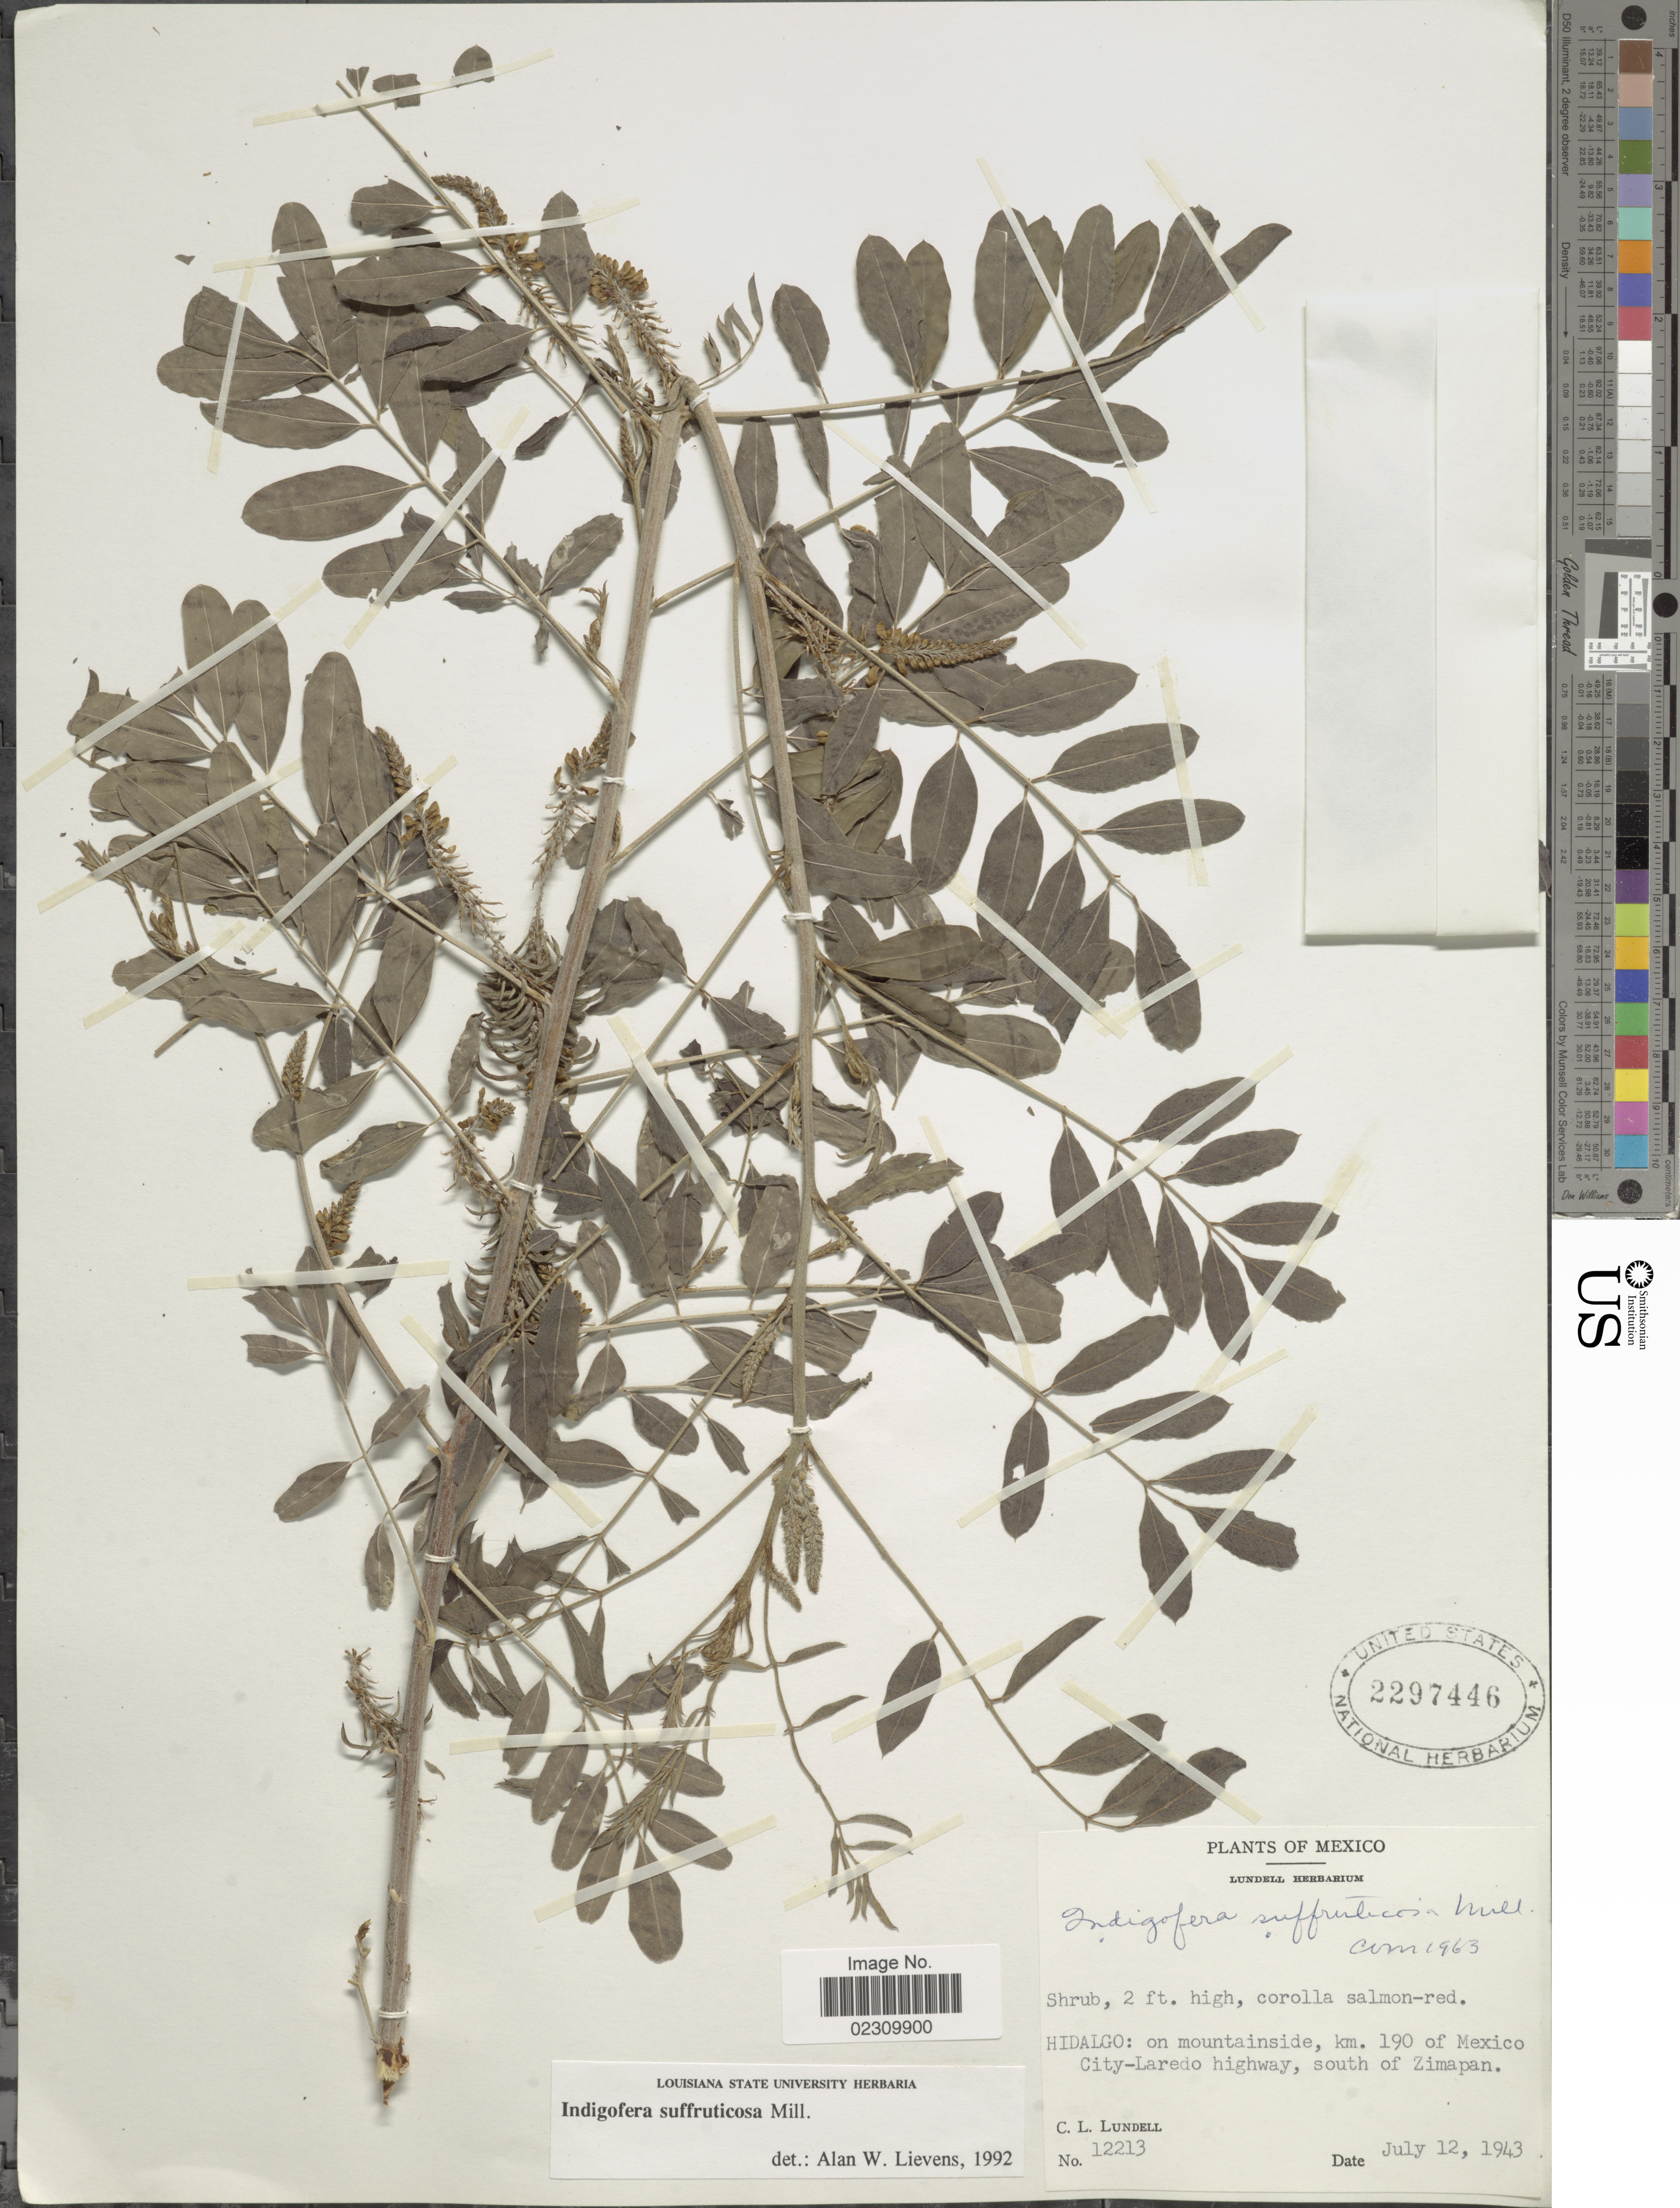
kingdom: Plantae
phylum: Tracheophyta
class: Magnoliopsida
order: Fabales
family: Fabaceae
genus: Indigofera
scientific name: Indigofera suffruticosa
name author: Mill.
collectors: C. L. Lundell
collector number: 12213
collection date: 1943-07-12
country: Mexico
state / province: Hidalgo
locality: On mountainside, km. 190 of Mexico City-Laredo Highway, south of Zimapan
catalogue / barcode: US 2297446